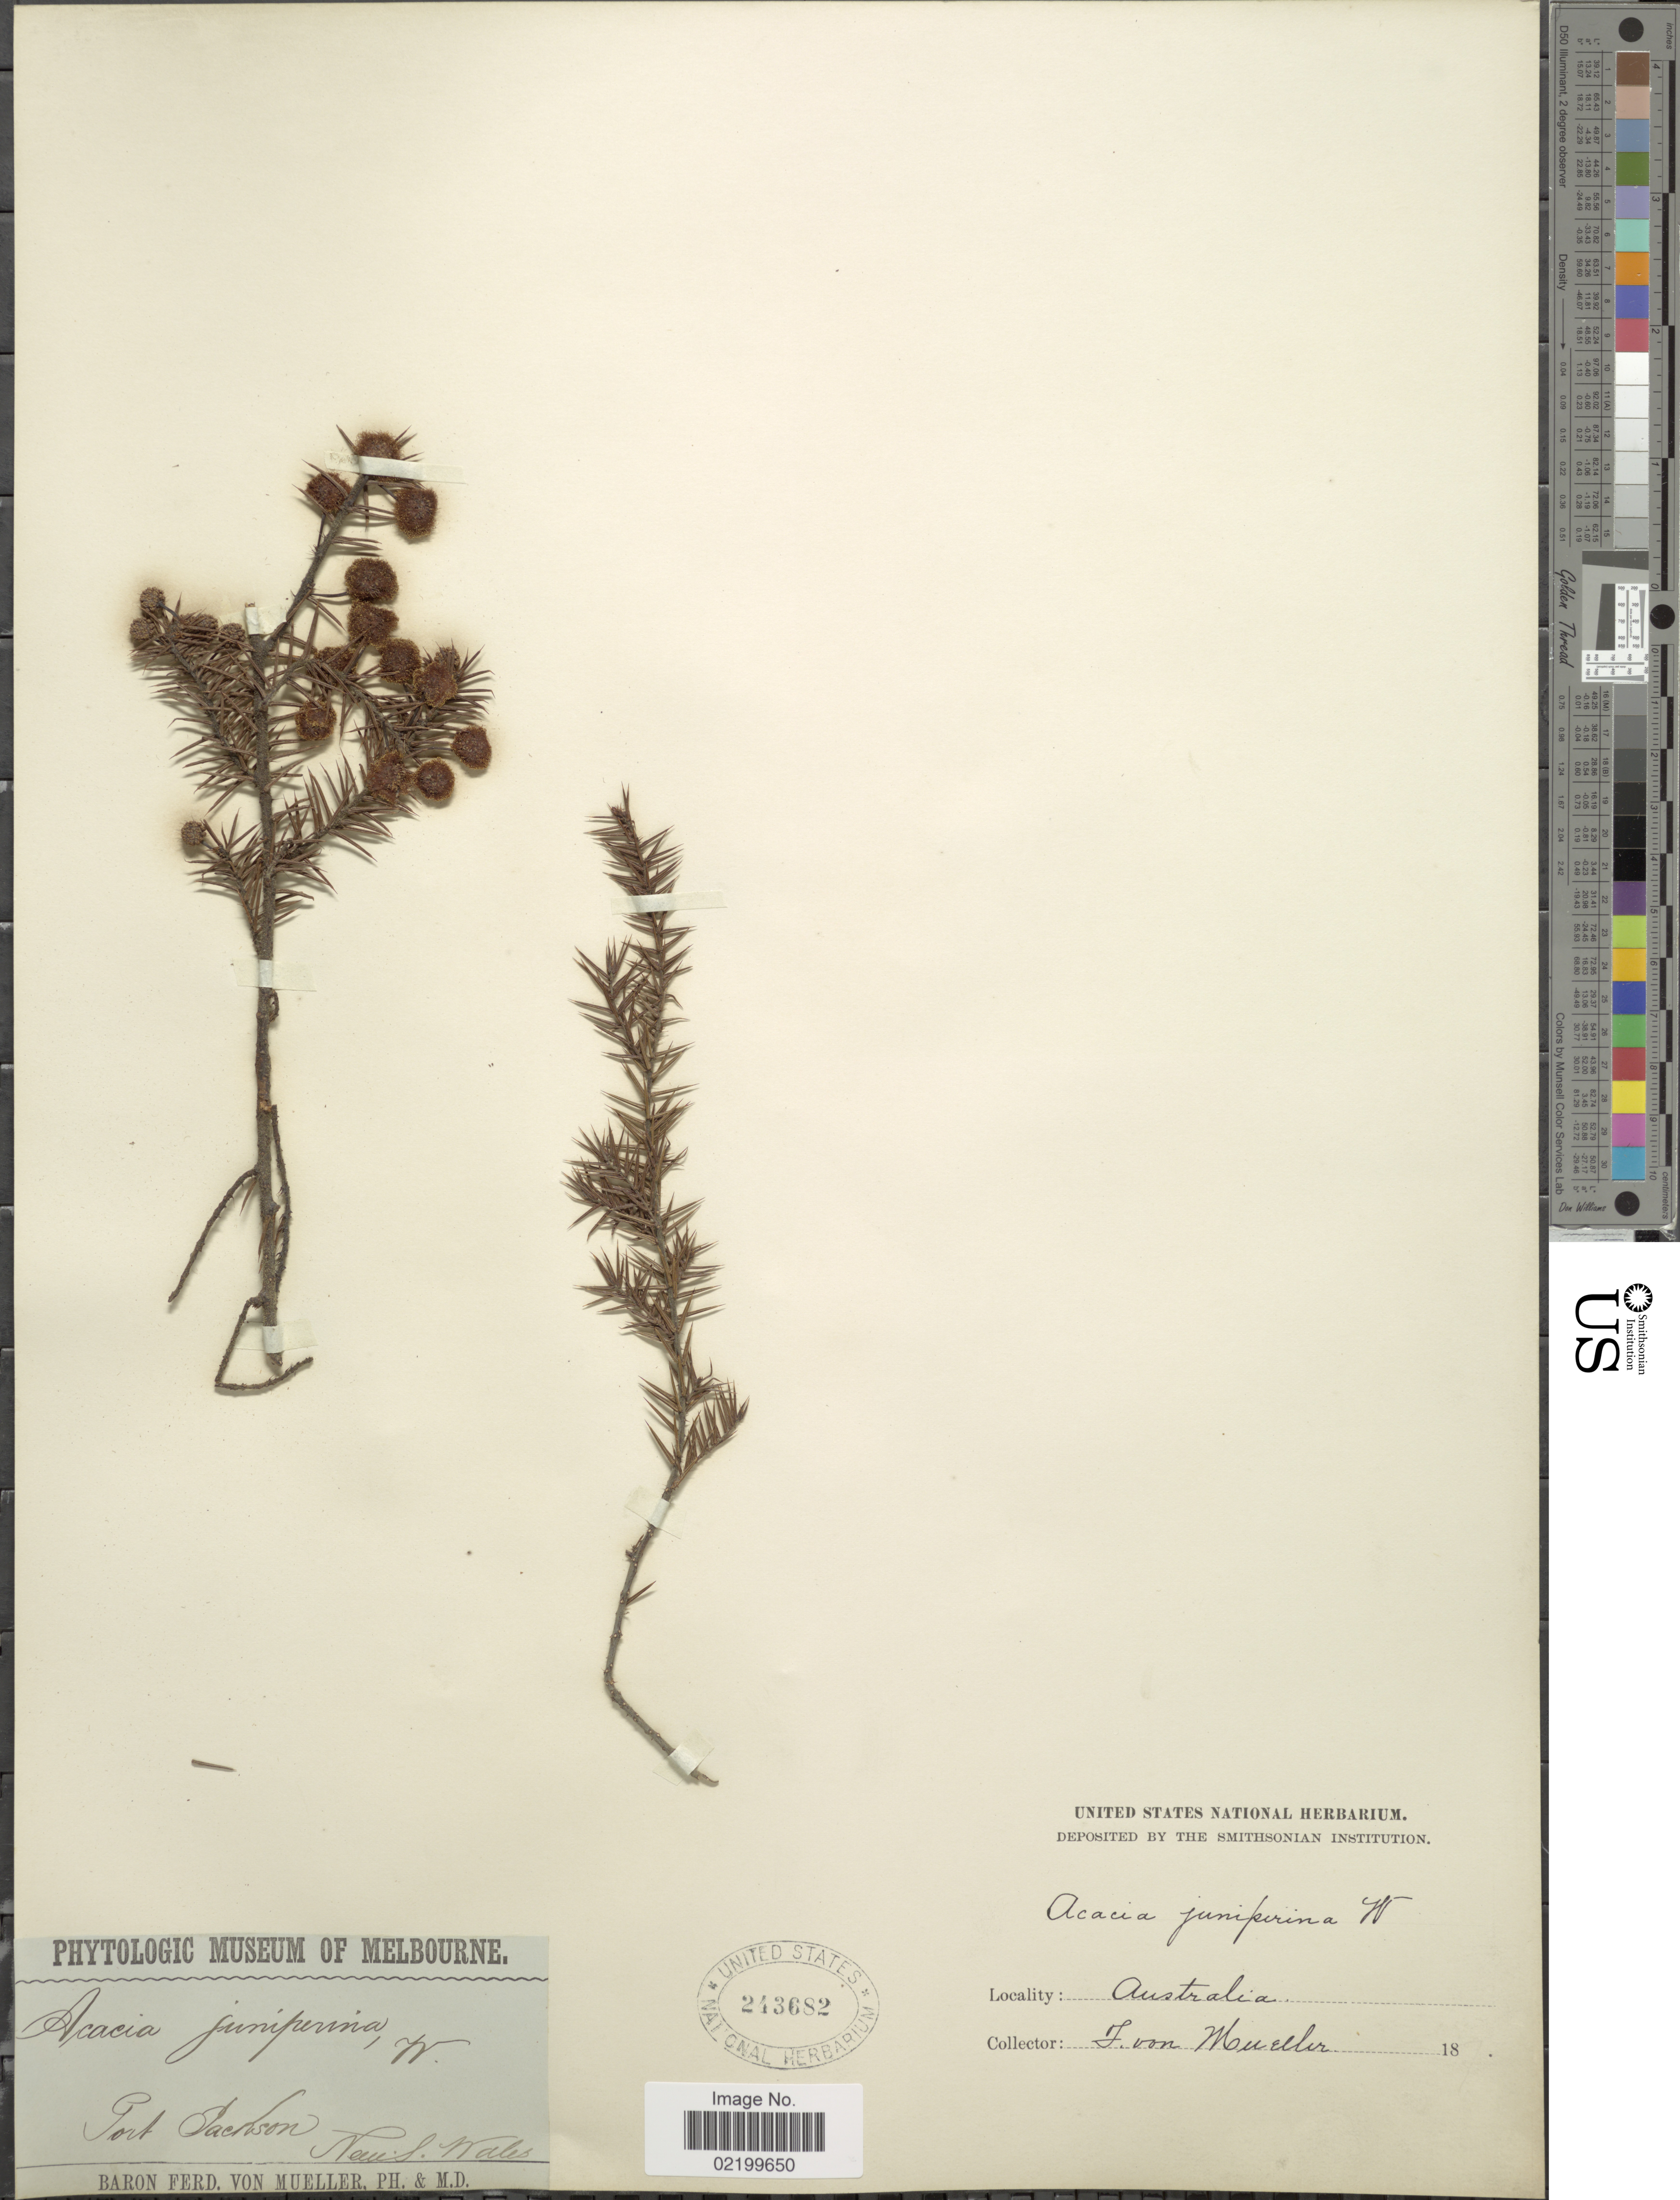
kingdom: Plantae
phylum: Tracheophyta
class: Magnoliopsida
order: Fabales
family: Fabaceae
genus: Acacia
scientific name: Acacia ulicifolia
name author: (Salisb.) Court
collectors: F. Mueller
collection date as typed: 18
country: Australia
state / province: New South Wales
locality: Port Jackosn. New. S. Wales.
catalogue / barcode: US 243682